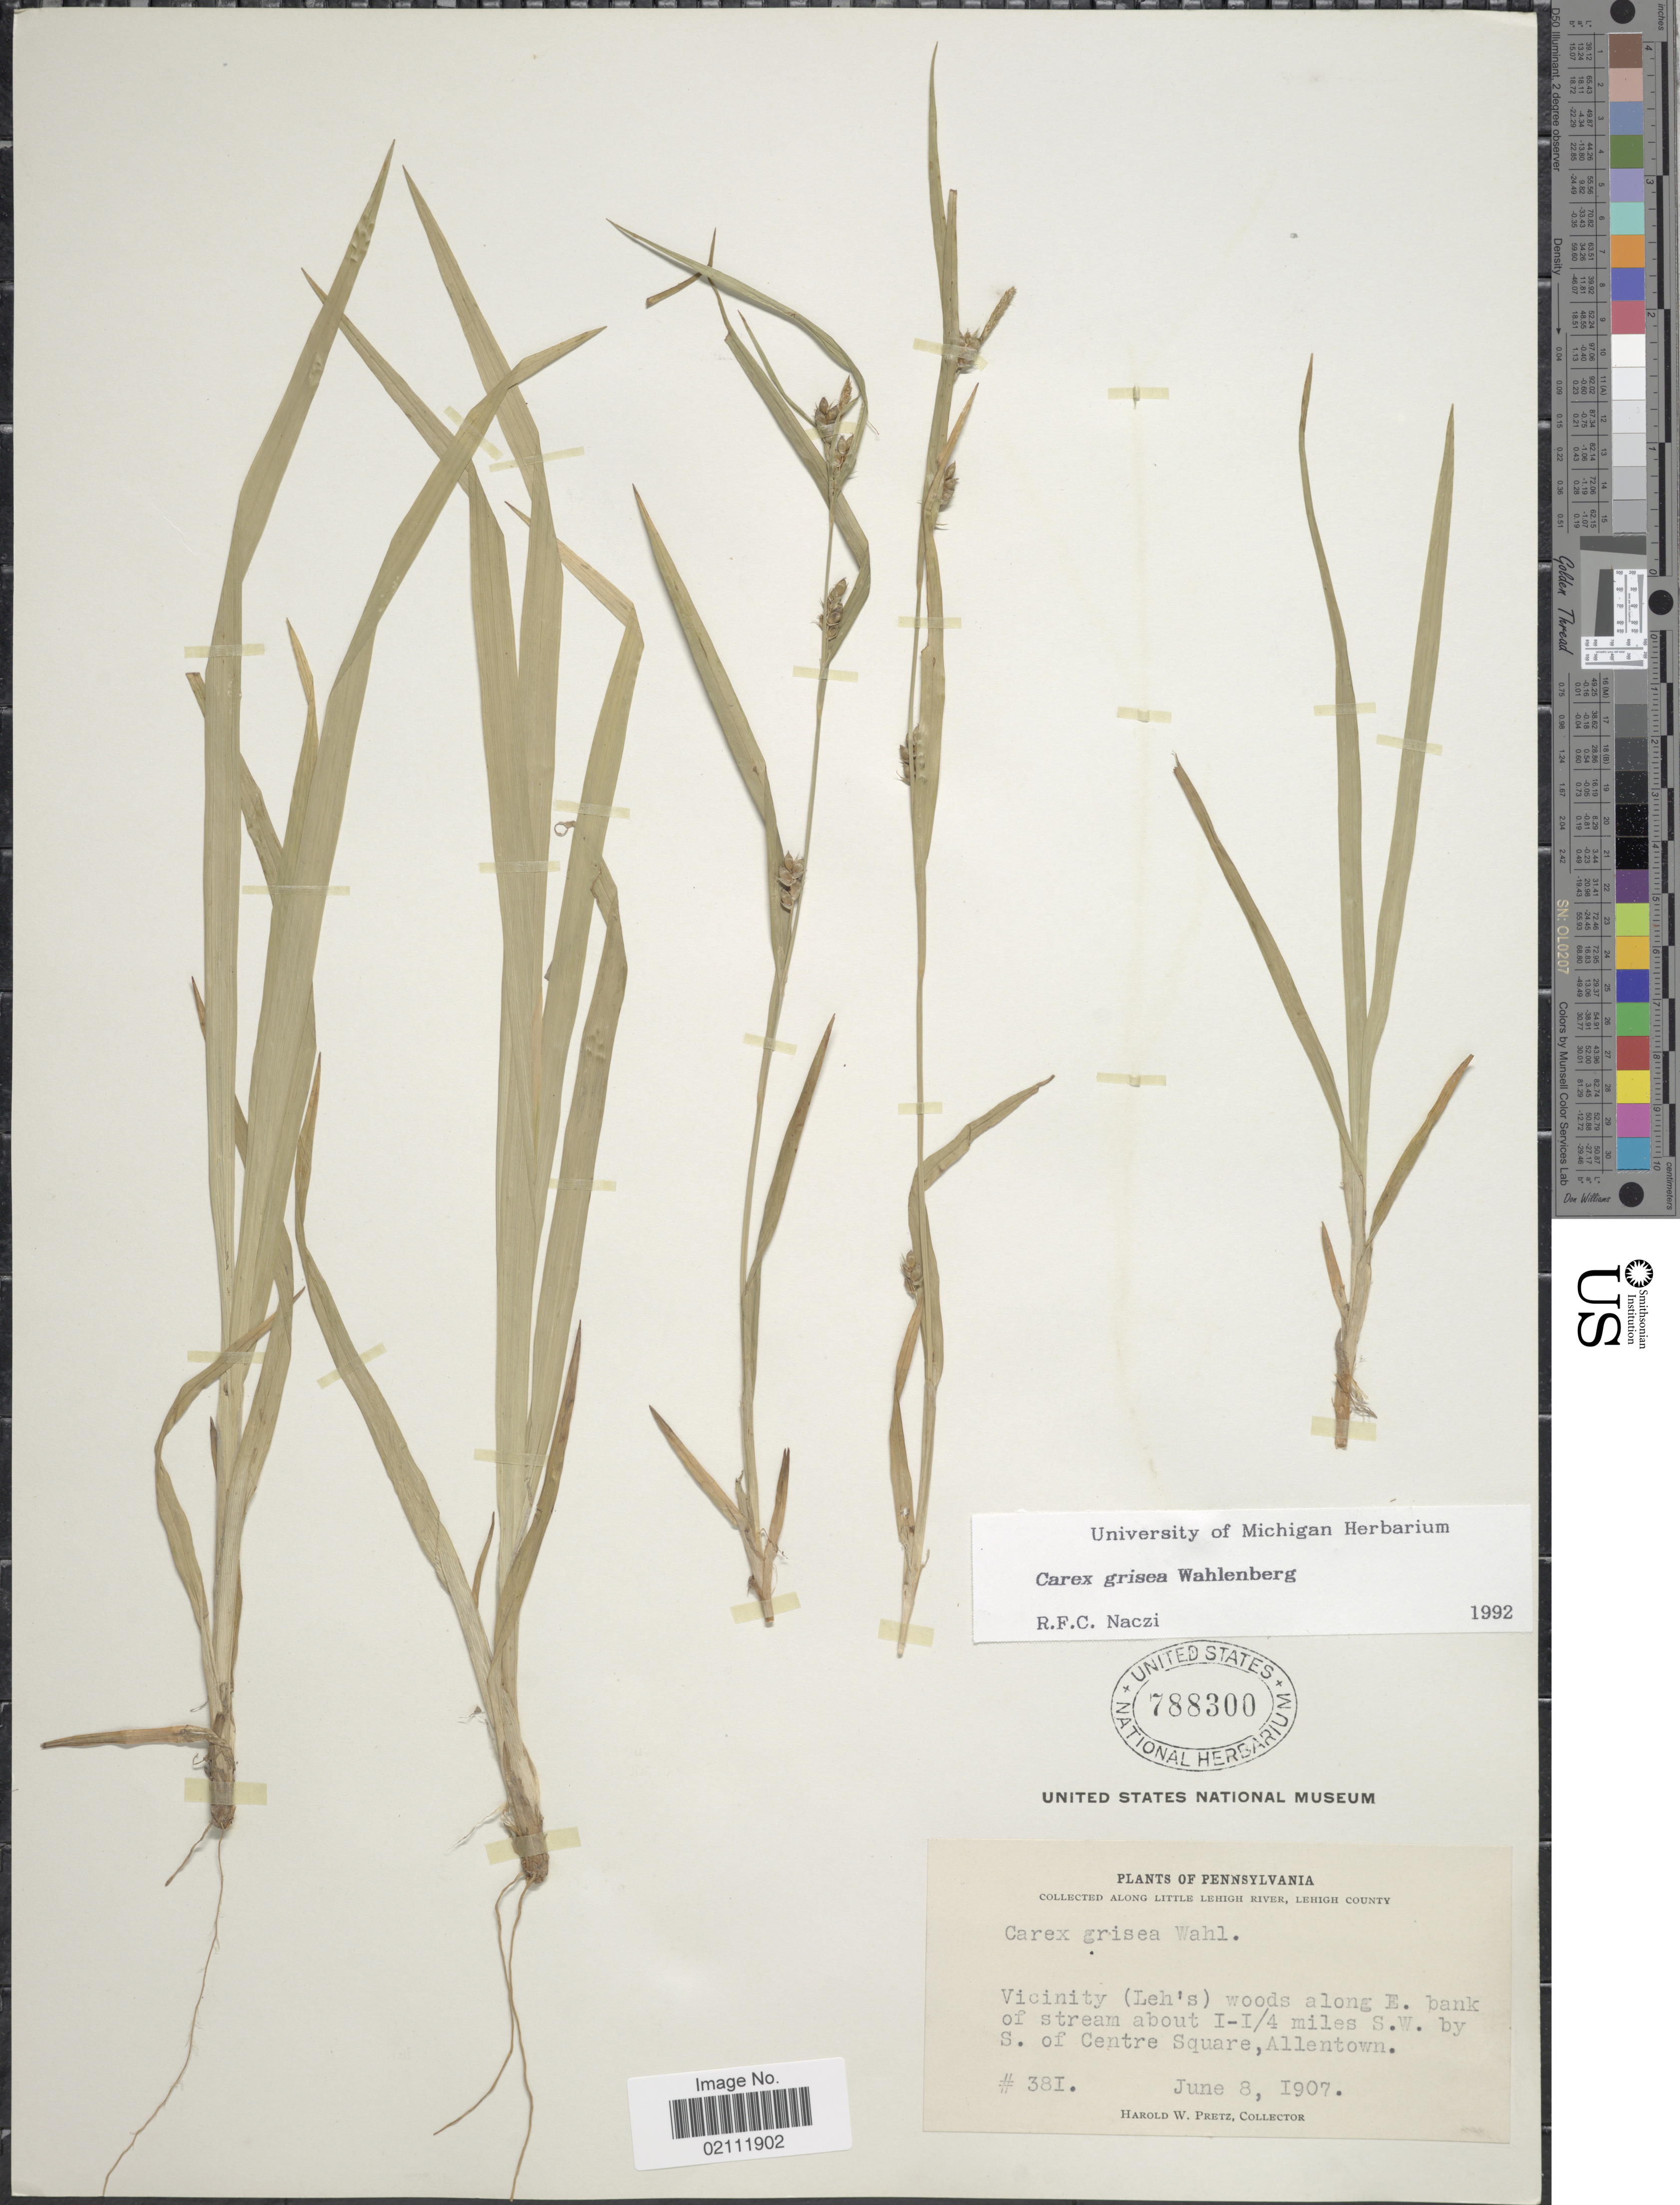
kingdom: Plantae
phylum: Tracheophyta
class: Liliopsida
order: Poales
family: Cyperaceae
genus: Carex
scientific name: Carex grisea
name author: Wahlenb.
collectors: H. W. Pretz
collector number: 381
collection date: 1907-06-08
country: United States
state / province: Pennsylvania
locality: Along Little Lehigh River, Lehigh County. Vicinity (Leh's) woods along E. bank of stream about 1- ¼ miles S.W. by S. of Centre Square, Allentown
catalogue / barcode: US 788300